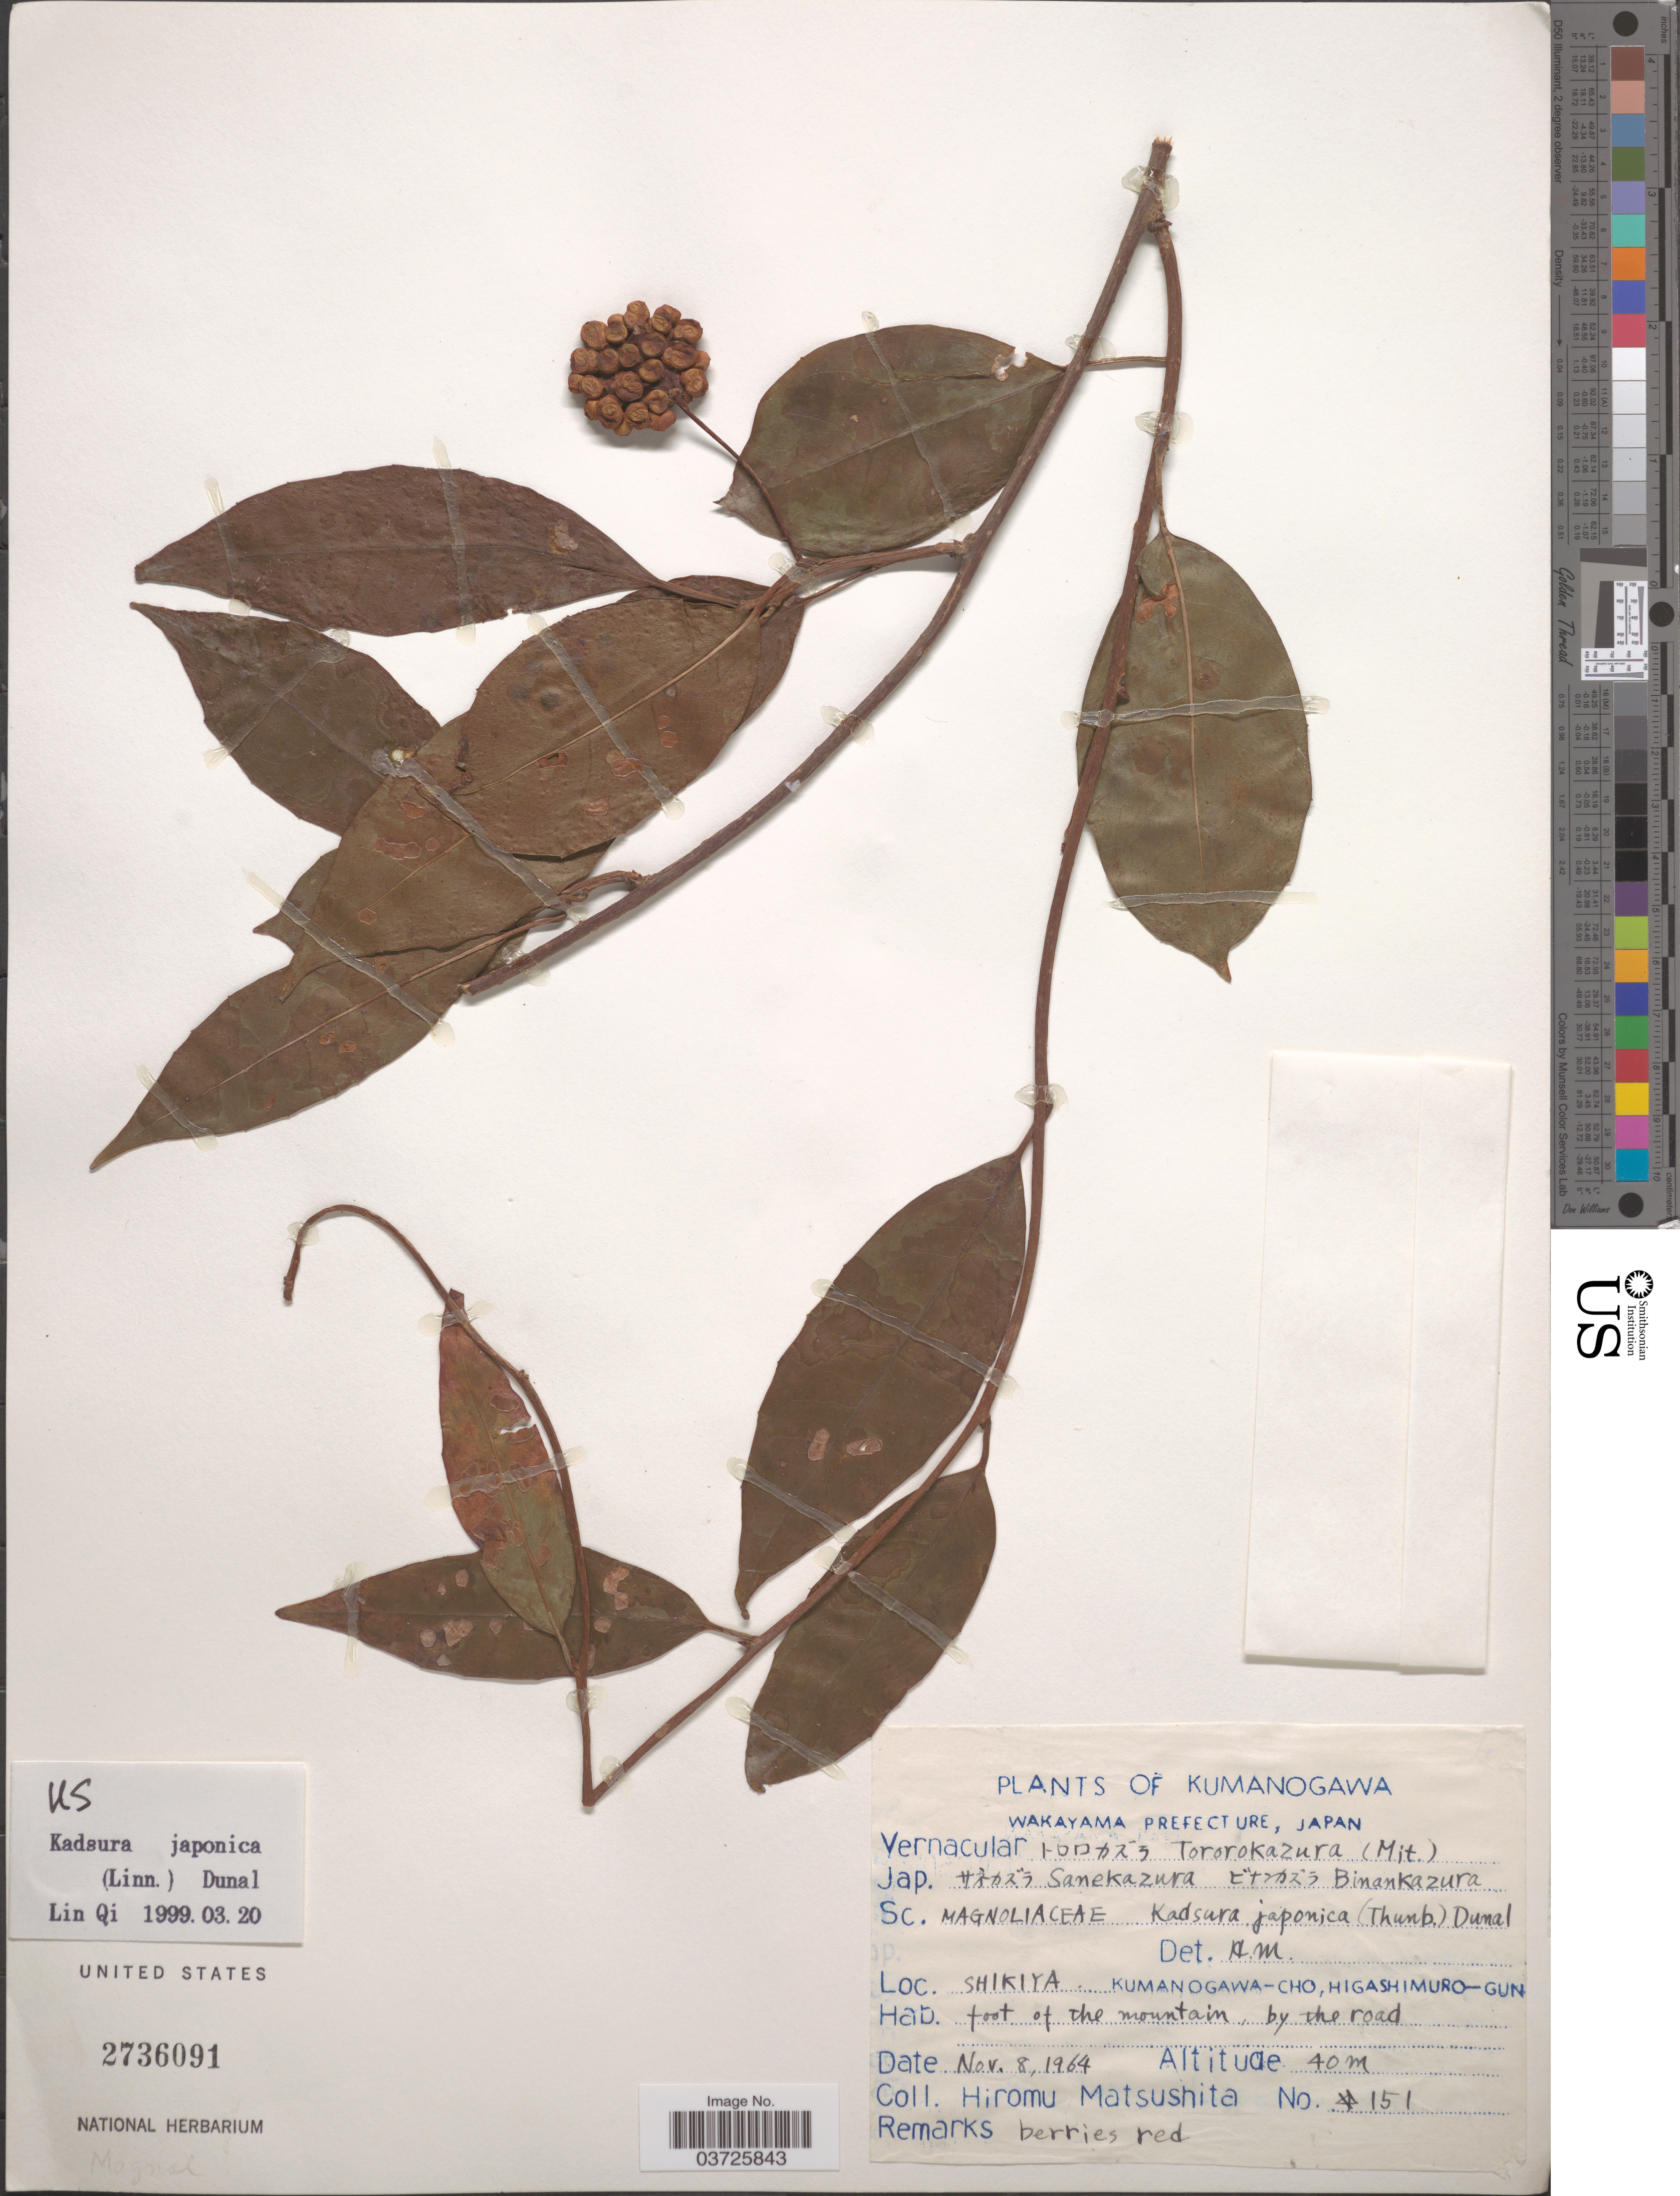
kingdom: Plantae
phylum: Tracheophyta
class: Magnoliopsida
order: Austrobaileyales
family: Schisandraceae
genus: Kadsura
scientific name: Kadsura japonica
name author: (L.) Dunal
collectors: H. Matsushita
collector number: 151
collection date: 1964-11-08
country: Japan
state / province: Wakayama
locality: Kumanogawa. Wakayama Prefecture. Shikiya. Kumanogawa-Cho, Higashimuro-gun. Foot of the mountain, by the road.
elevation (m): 40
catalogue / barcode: US 2736091